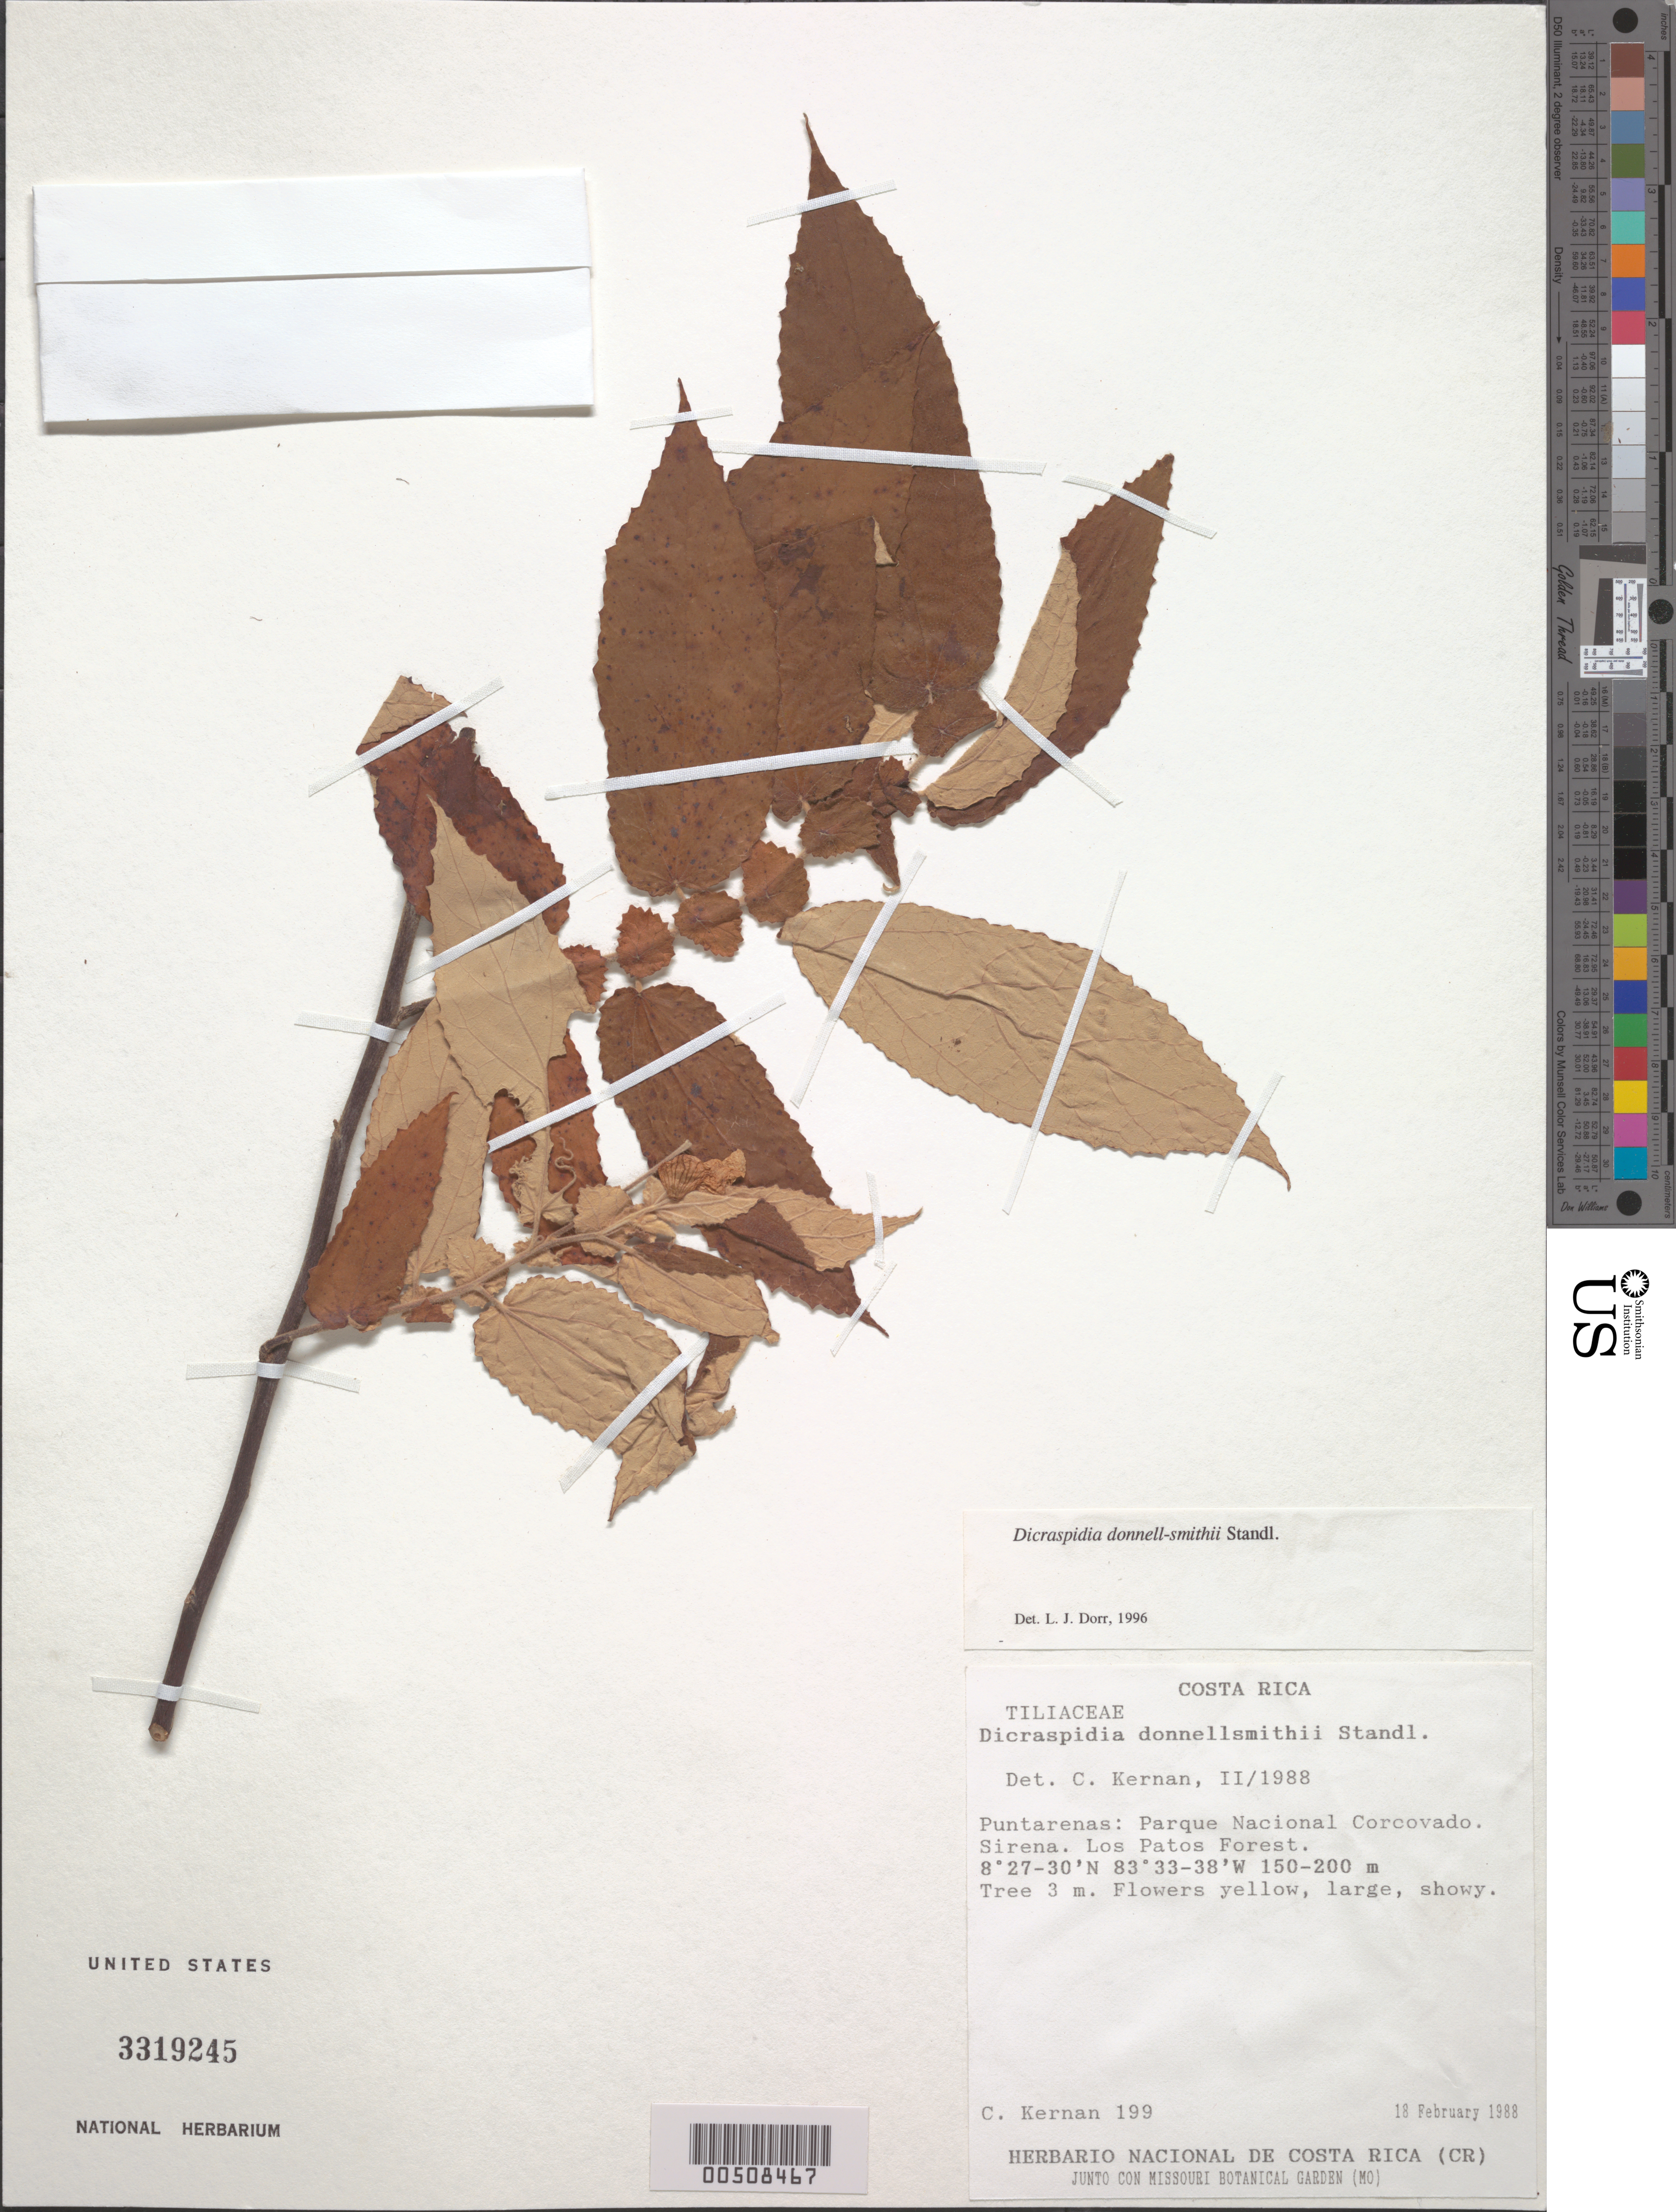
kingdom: Plantae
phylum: Tracheophyta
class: Magnoliopsida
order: Malvales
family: Muntingiaceae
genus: Dicraspidia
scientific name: Dicraspidia donnell-smithii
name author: Standl.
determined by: Kernan, C.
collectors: C. Kernan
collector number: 199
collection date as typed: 18 Feb 1988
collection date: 1988-02-18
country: Costa Rica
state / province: Puntarenas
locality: Parque Nacional Corcovado. Sirena. Los Patos Forest.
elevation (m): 150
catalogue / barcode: US 3319245